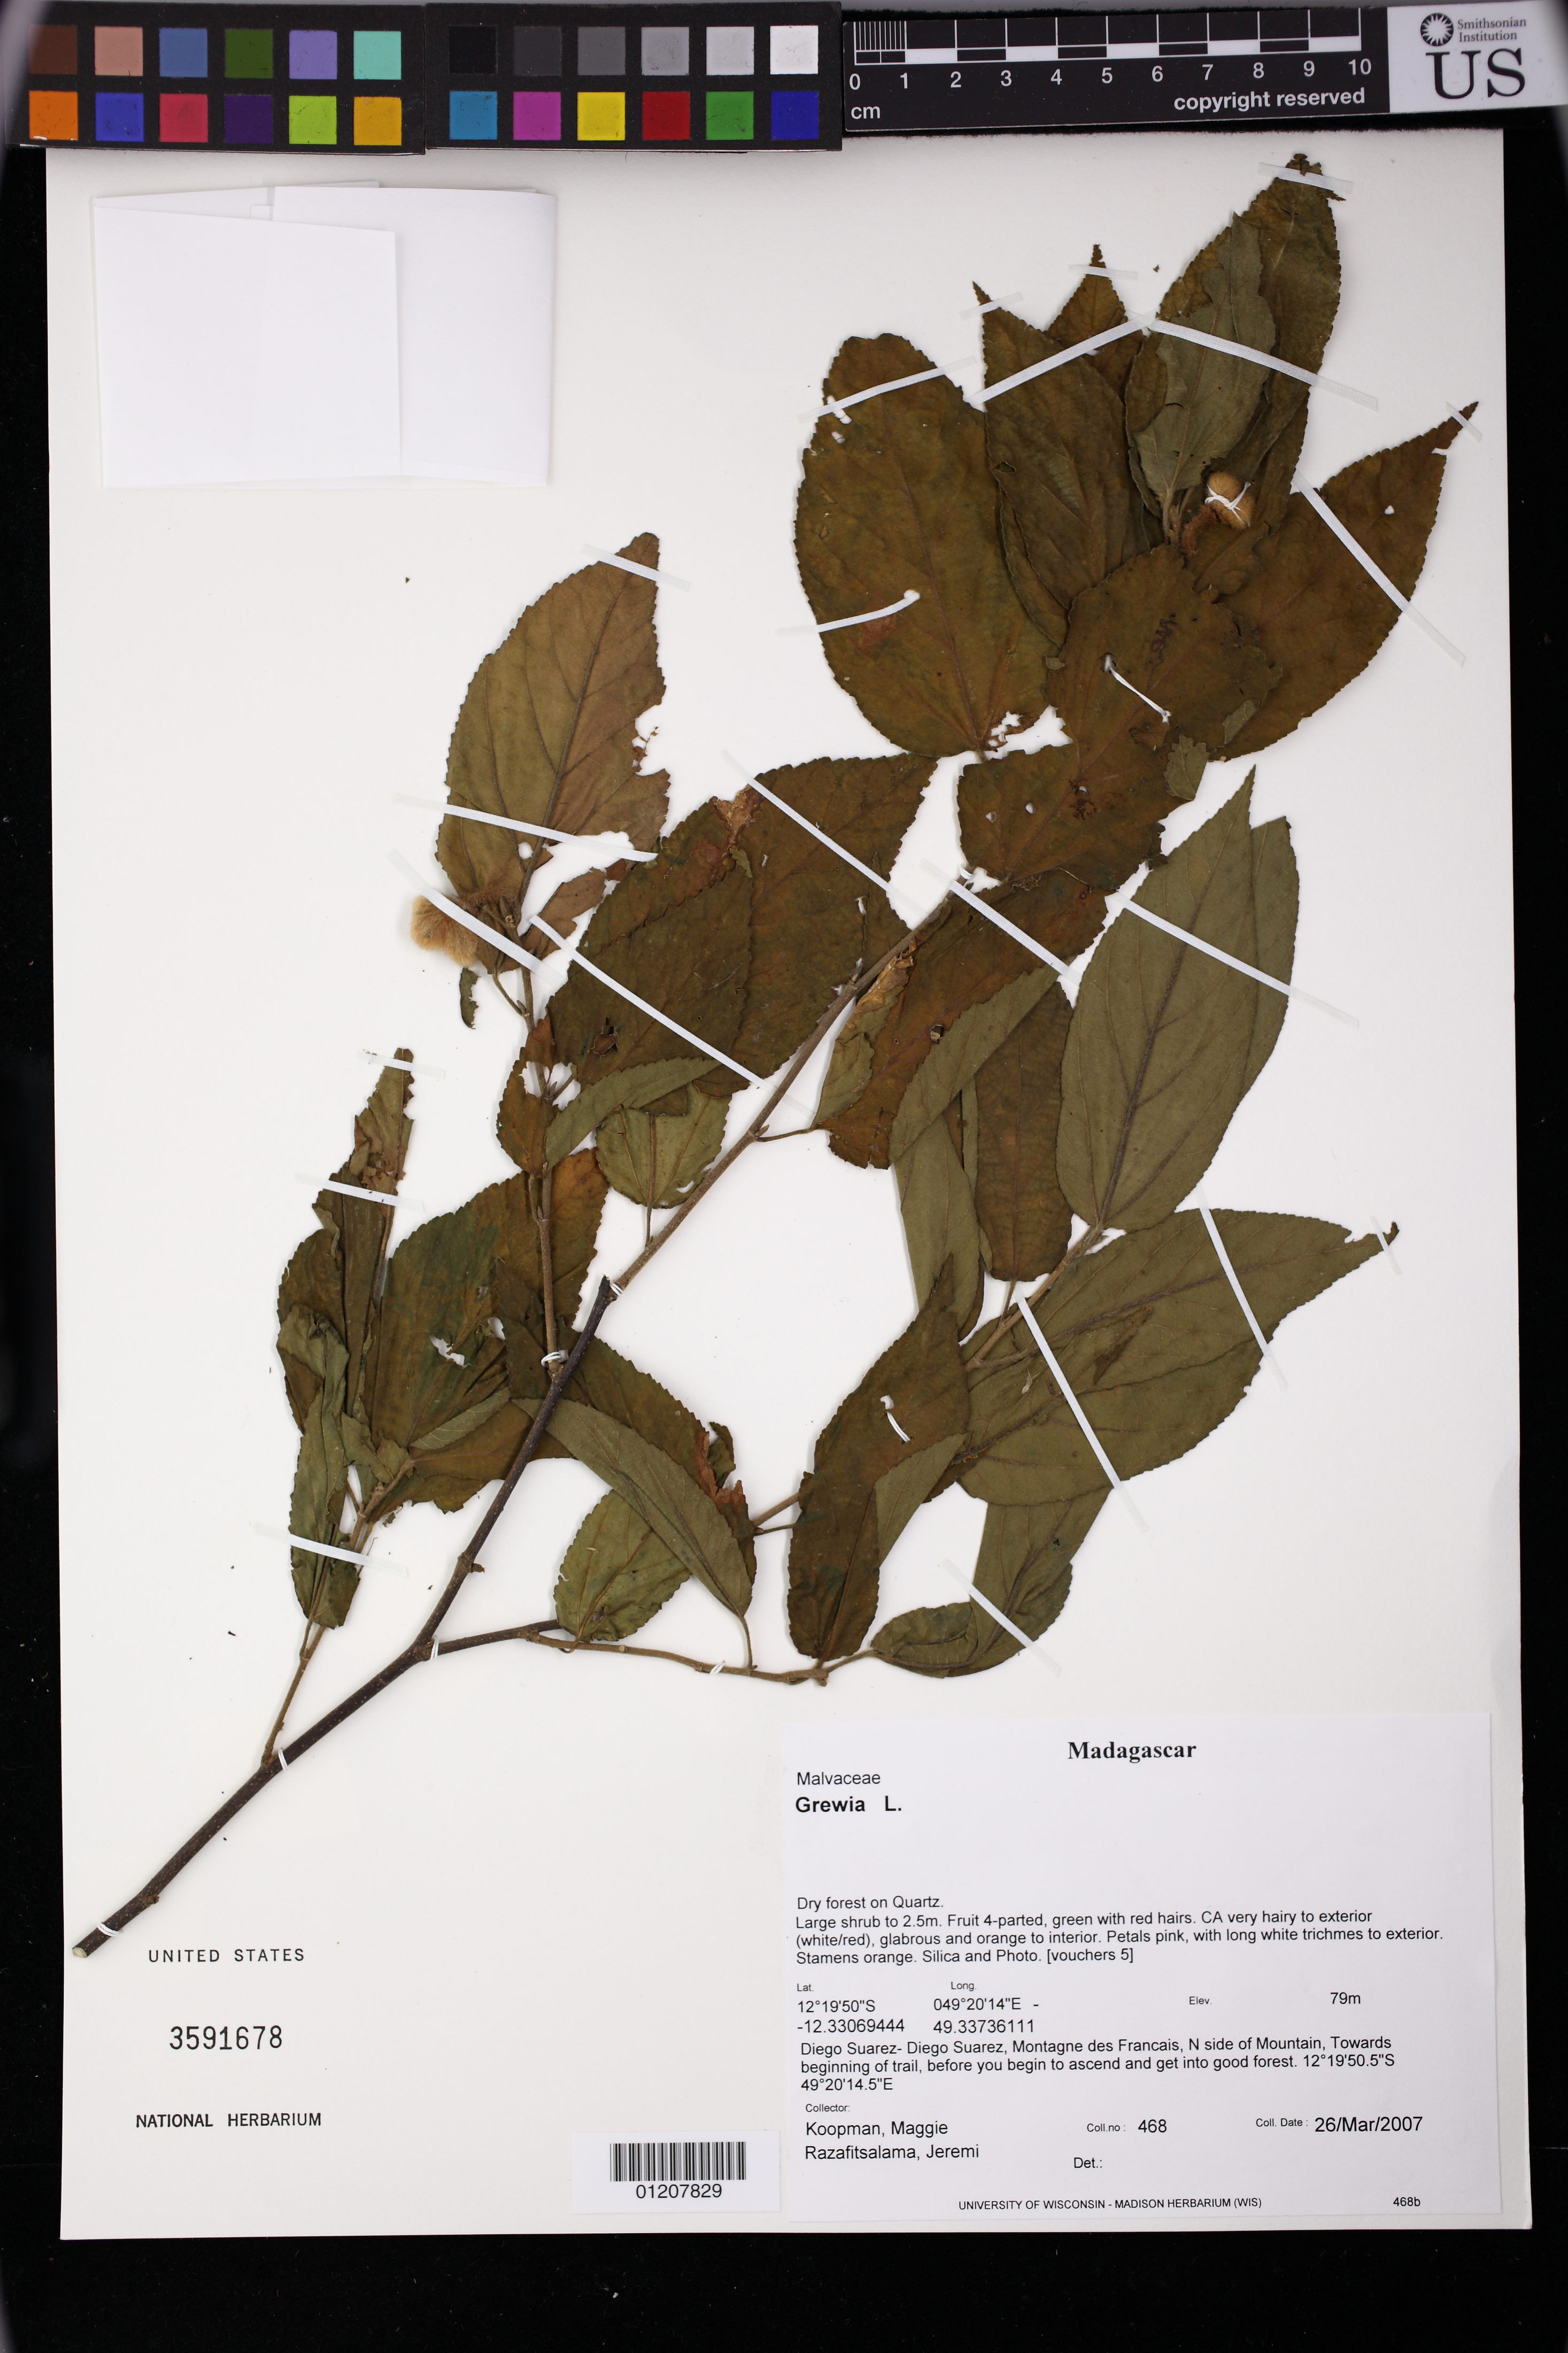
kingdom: Plantae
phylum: Tracheophyta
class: Magnoliopsida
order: Malvales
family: Malvaceae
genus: Grewia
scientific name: Grewia sp.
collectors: M. M. Koopman & J. Razafitsalama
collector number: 468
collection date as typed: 26 Mar 2007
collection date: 2007-03-26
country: Madagascar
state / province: Diana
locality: Diego Surez, Montagne des Francais, N side of Mountain, Towards beginning of trail, before you begin to ascend and get into good forest.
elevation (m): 79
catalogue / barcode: US 3591678